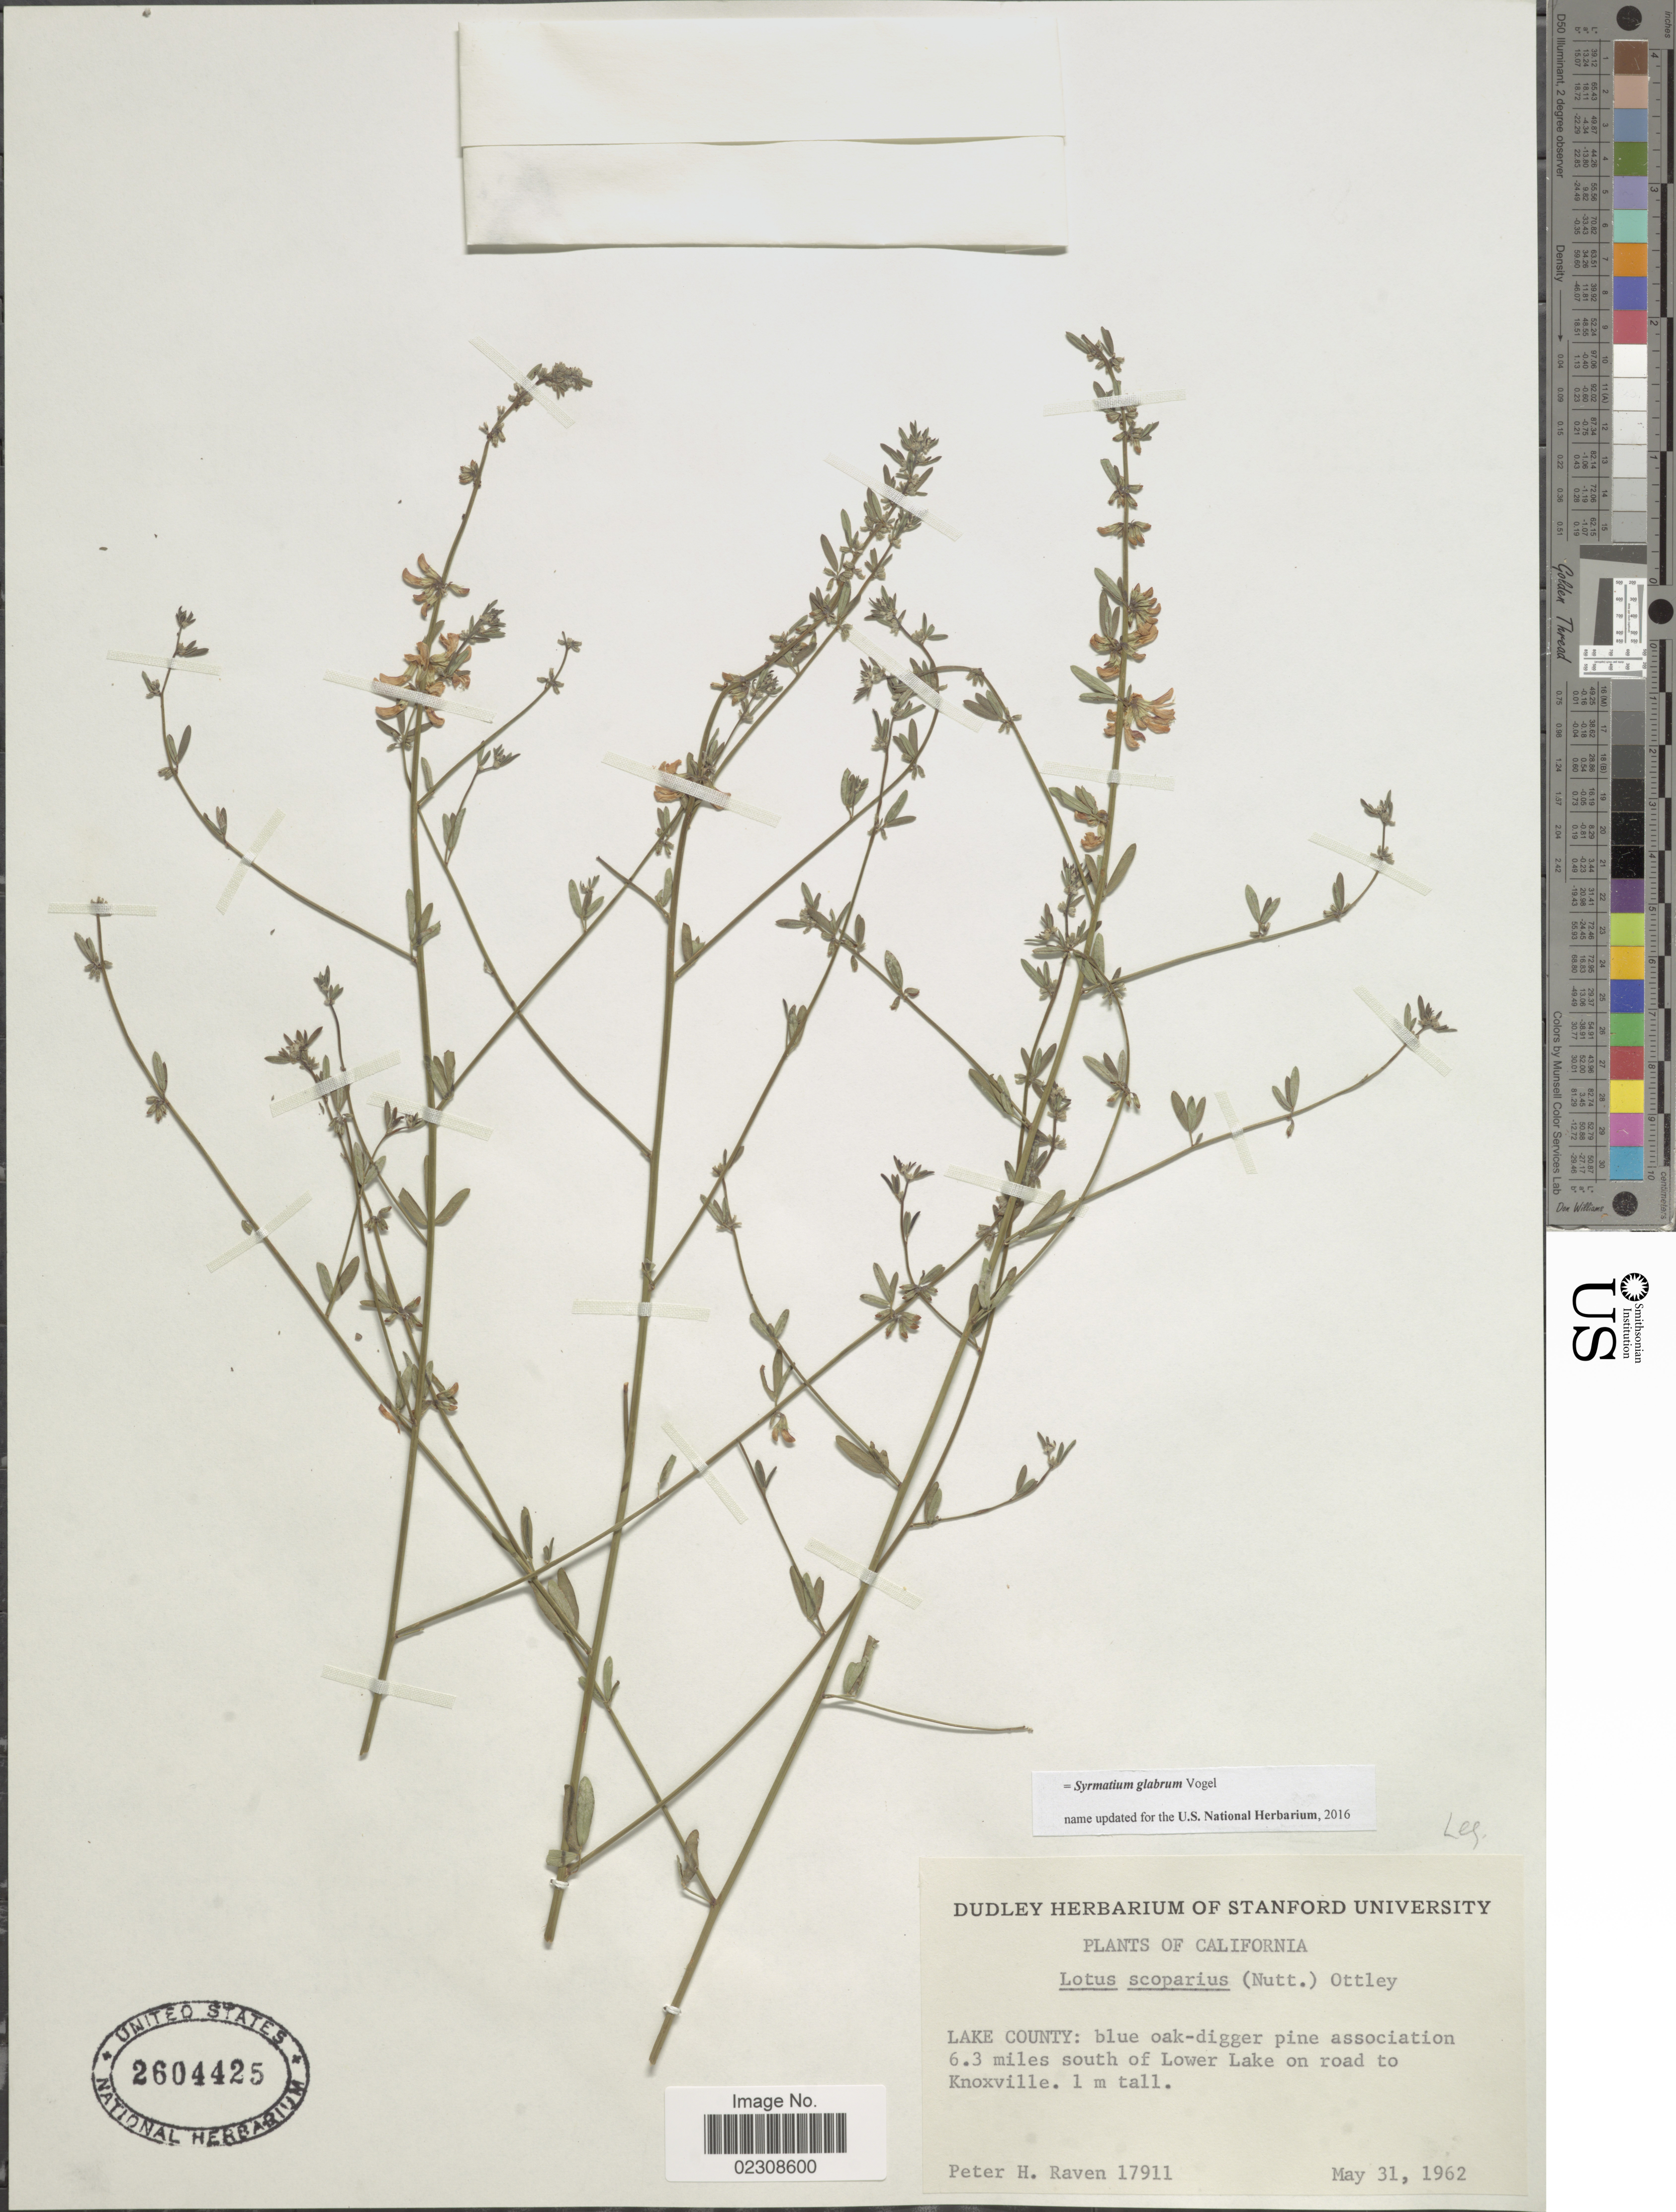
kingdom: Plantae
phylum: Tracheophyta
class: Magnoliopsida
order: Fabales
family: Fabaceae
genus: Syrmatium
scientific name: Syrmatium glabrum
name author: Vogel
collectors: P. Raven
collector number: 17911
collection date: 1962-05-31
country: United States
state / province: California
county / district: Lake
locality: Lake County: 6.3 miles south of Lower Lake on road to Knoxville.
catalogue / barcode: US 2604425